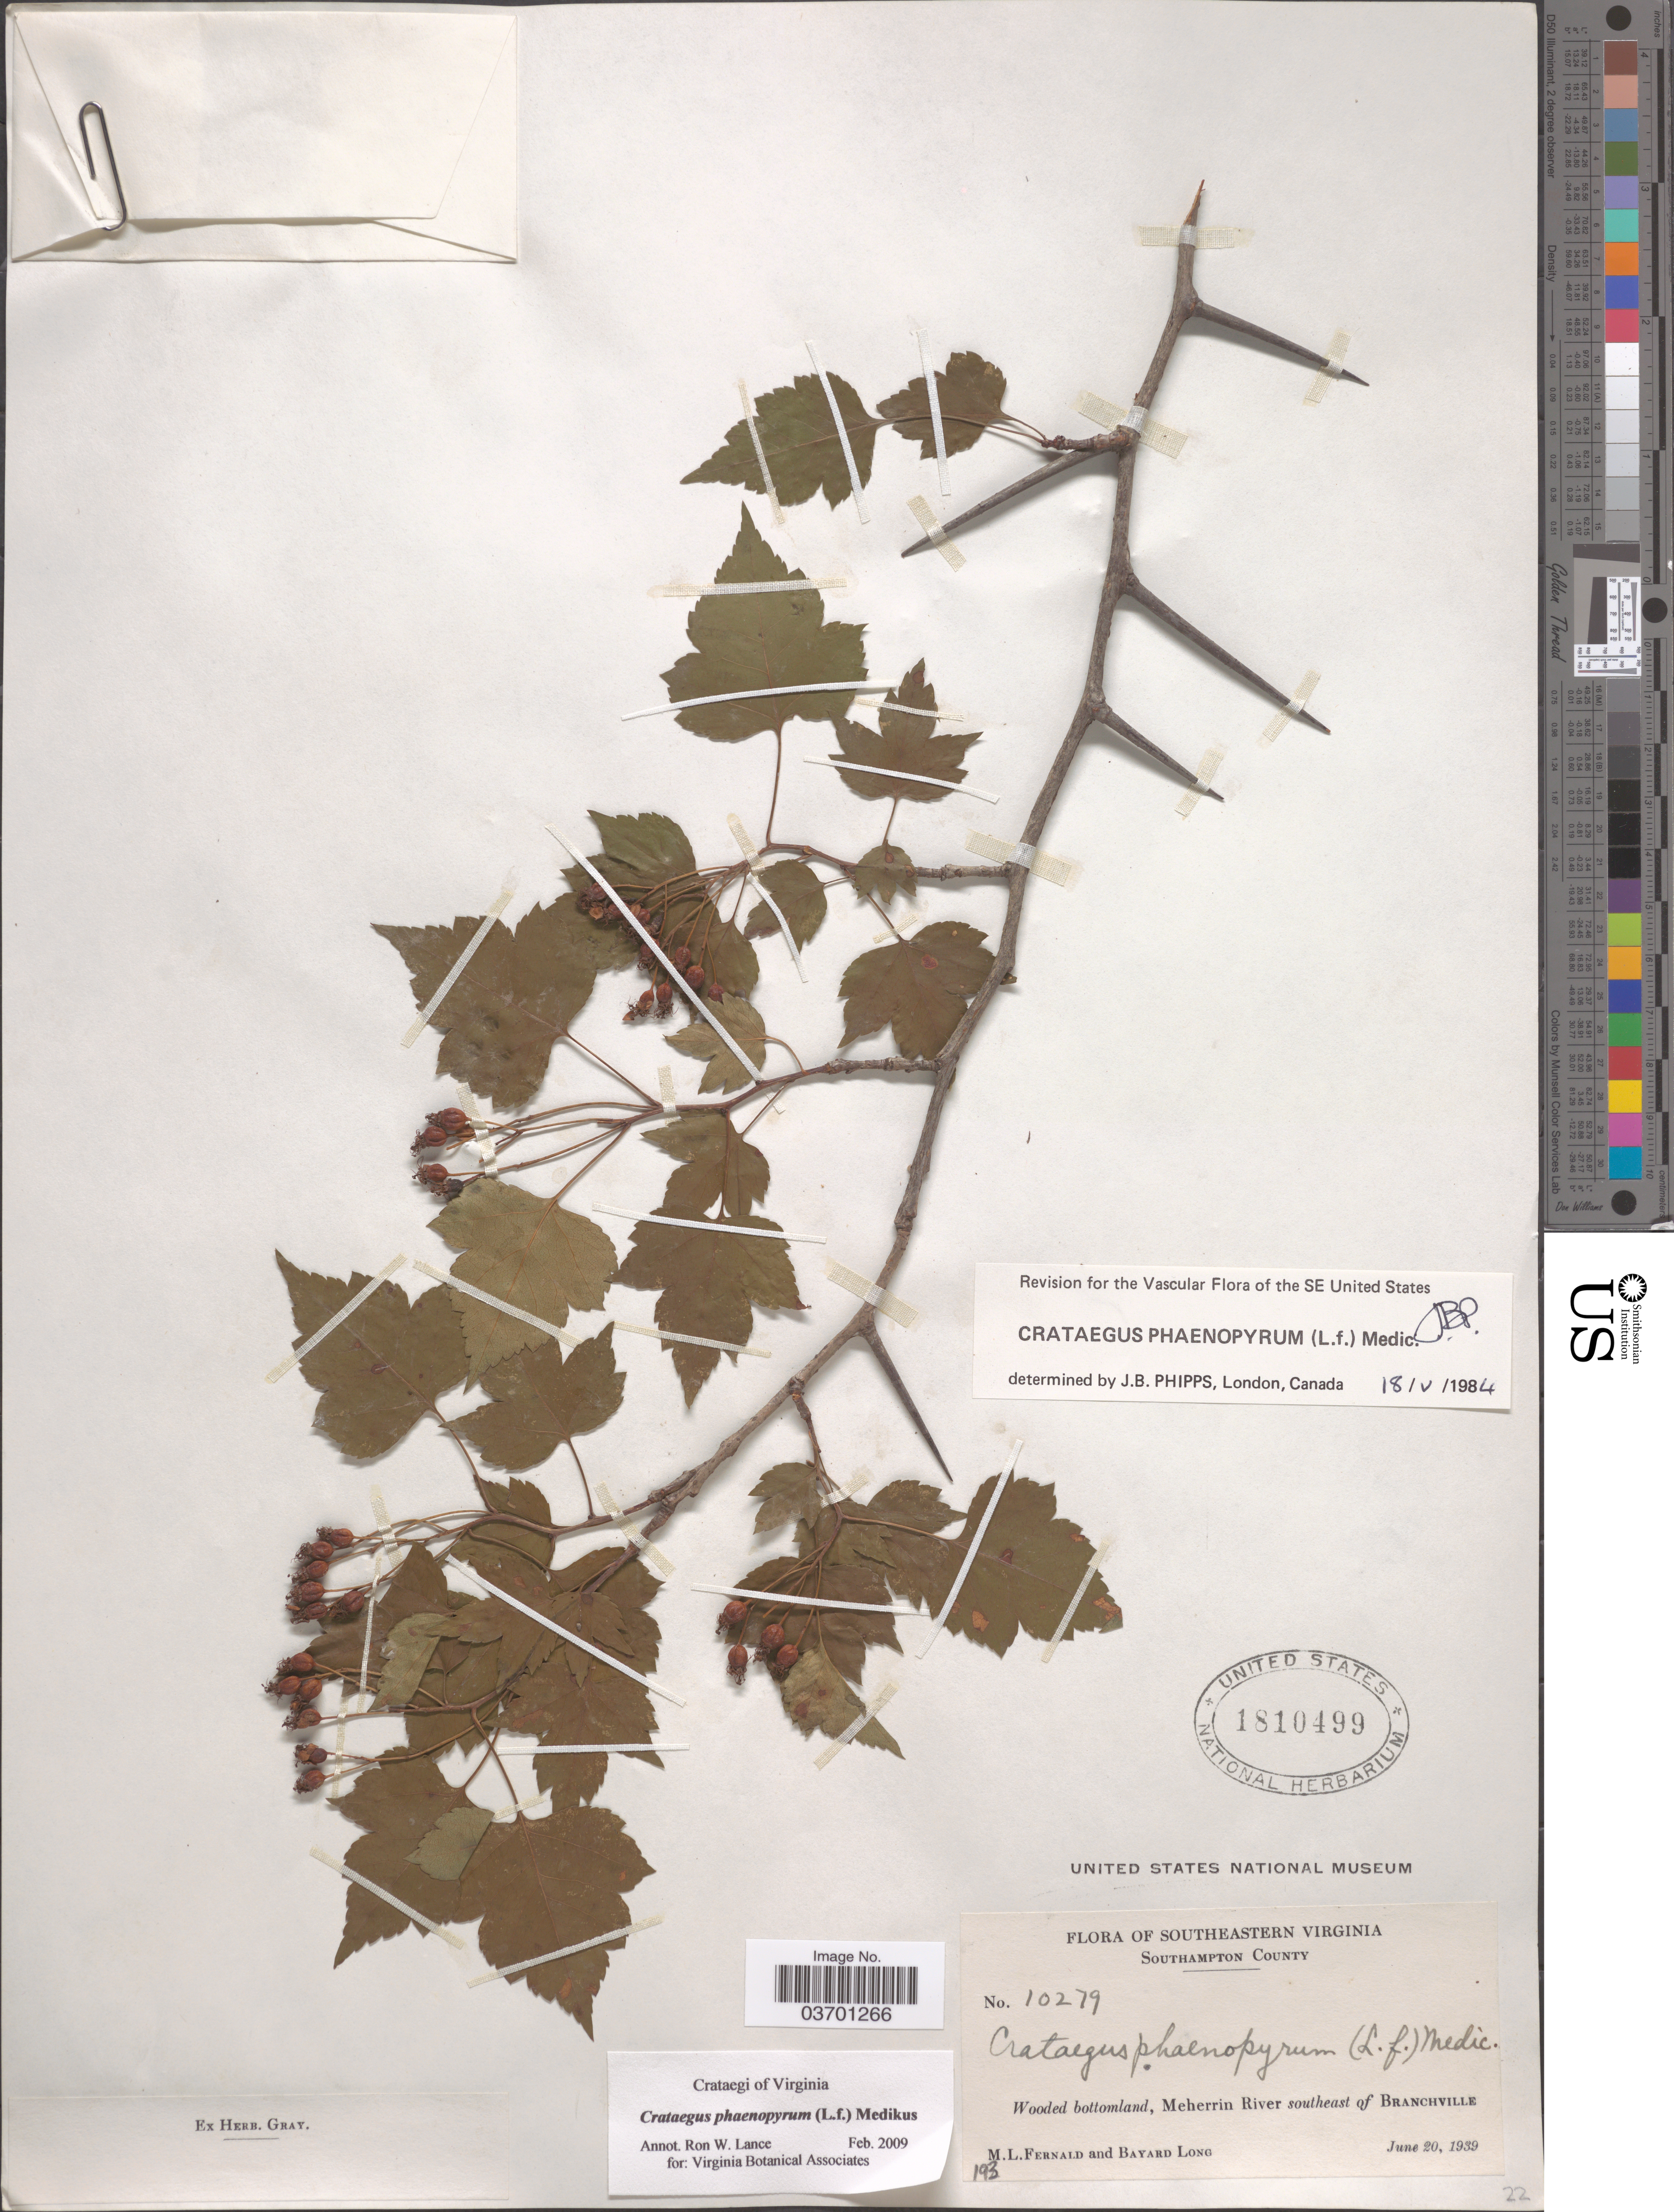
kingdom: Plantae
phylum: Tracheophyta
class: Magnoliopsida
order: Rosales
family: Rosaceae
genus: Crataegus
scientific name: Crataegus phaenopyrum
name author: (L. f.) Medik.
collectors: M. L. Fernald & B. Long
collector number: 10279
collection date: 1939-06-20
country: United States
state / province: Virginia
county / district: Southampton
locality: Southeastern Virginia. Southampton County. Wooded bottomland, Meherrin River southeast of Branchville.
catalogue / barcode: US 1810499